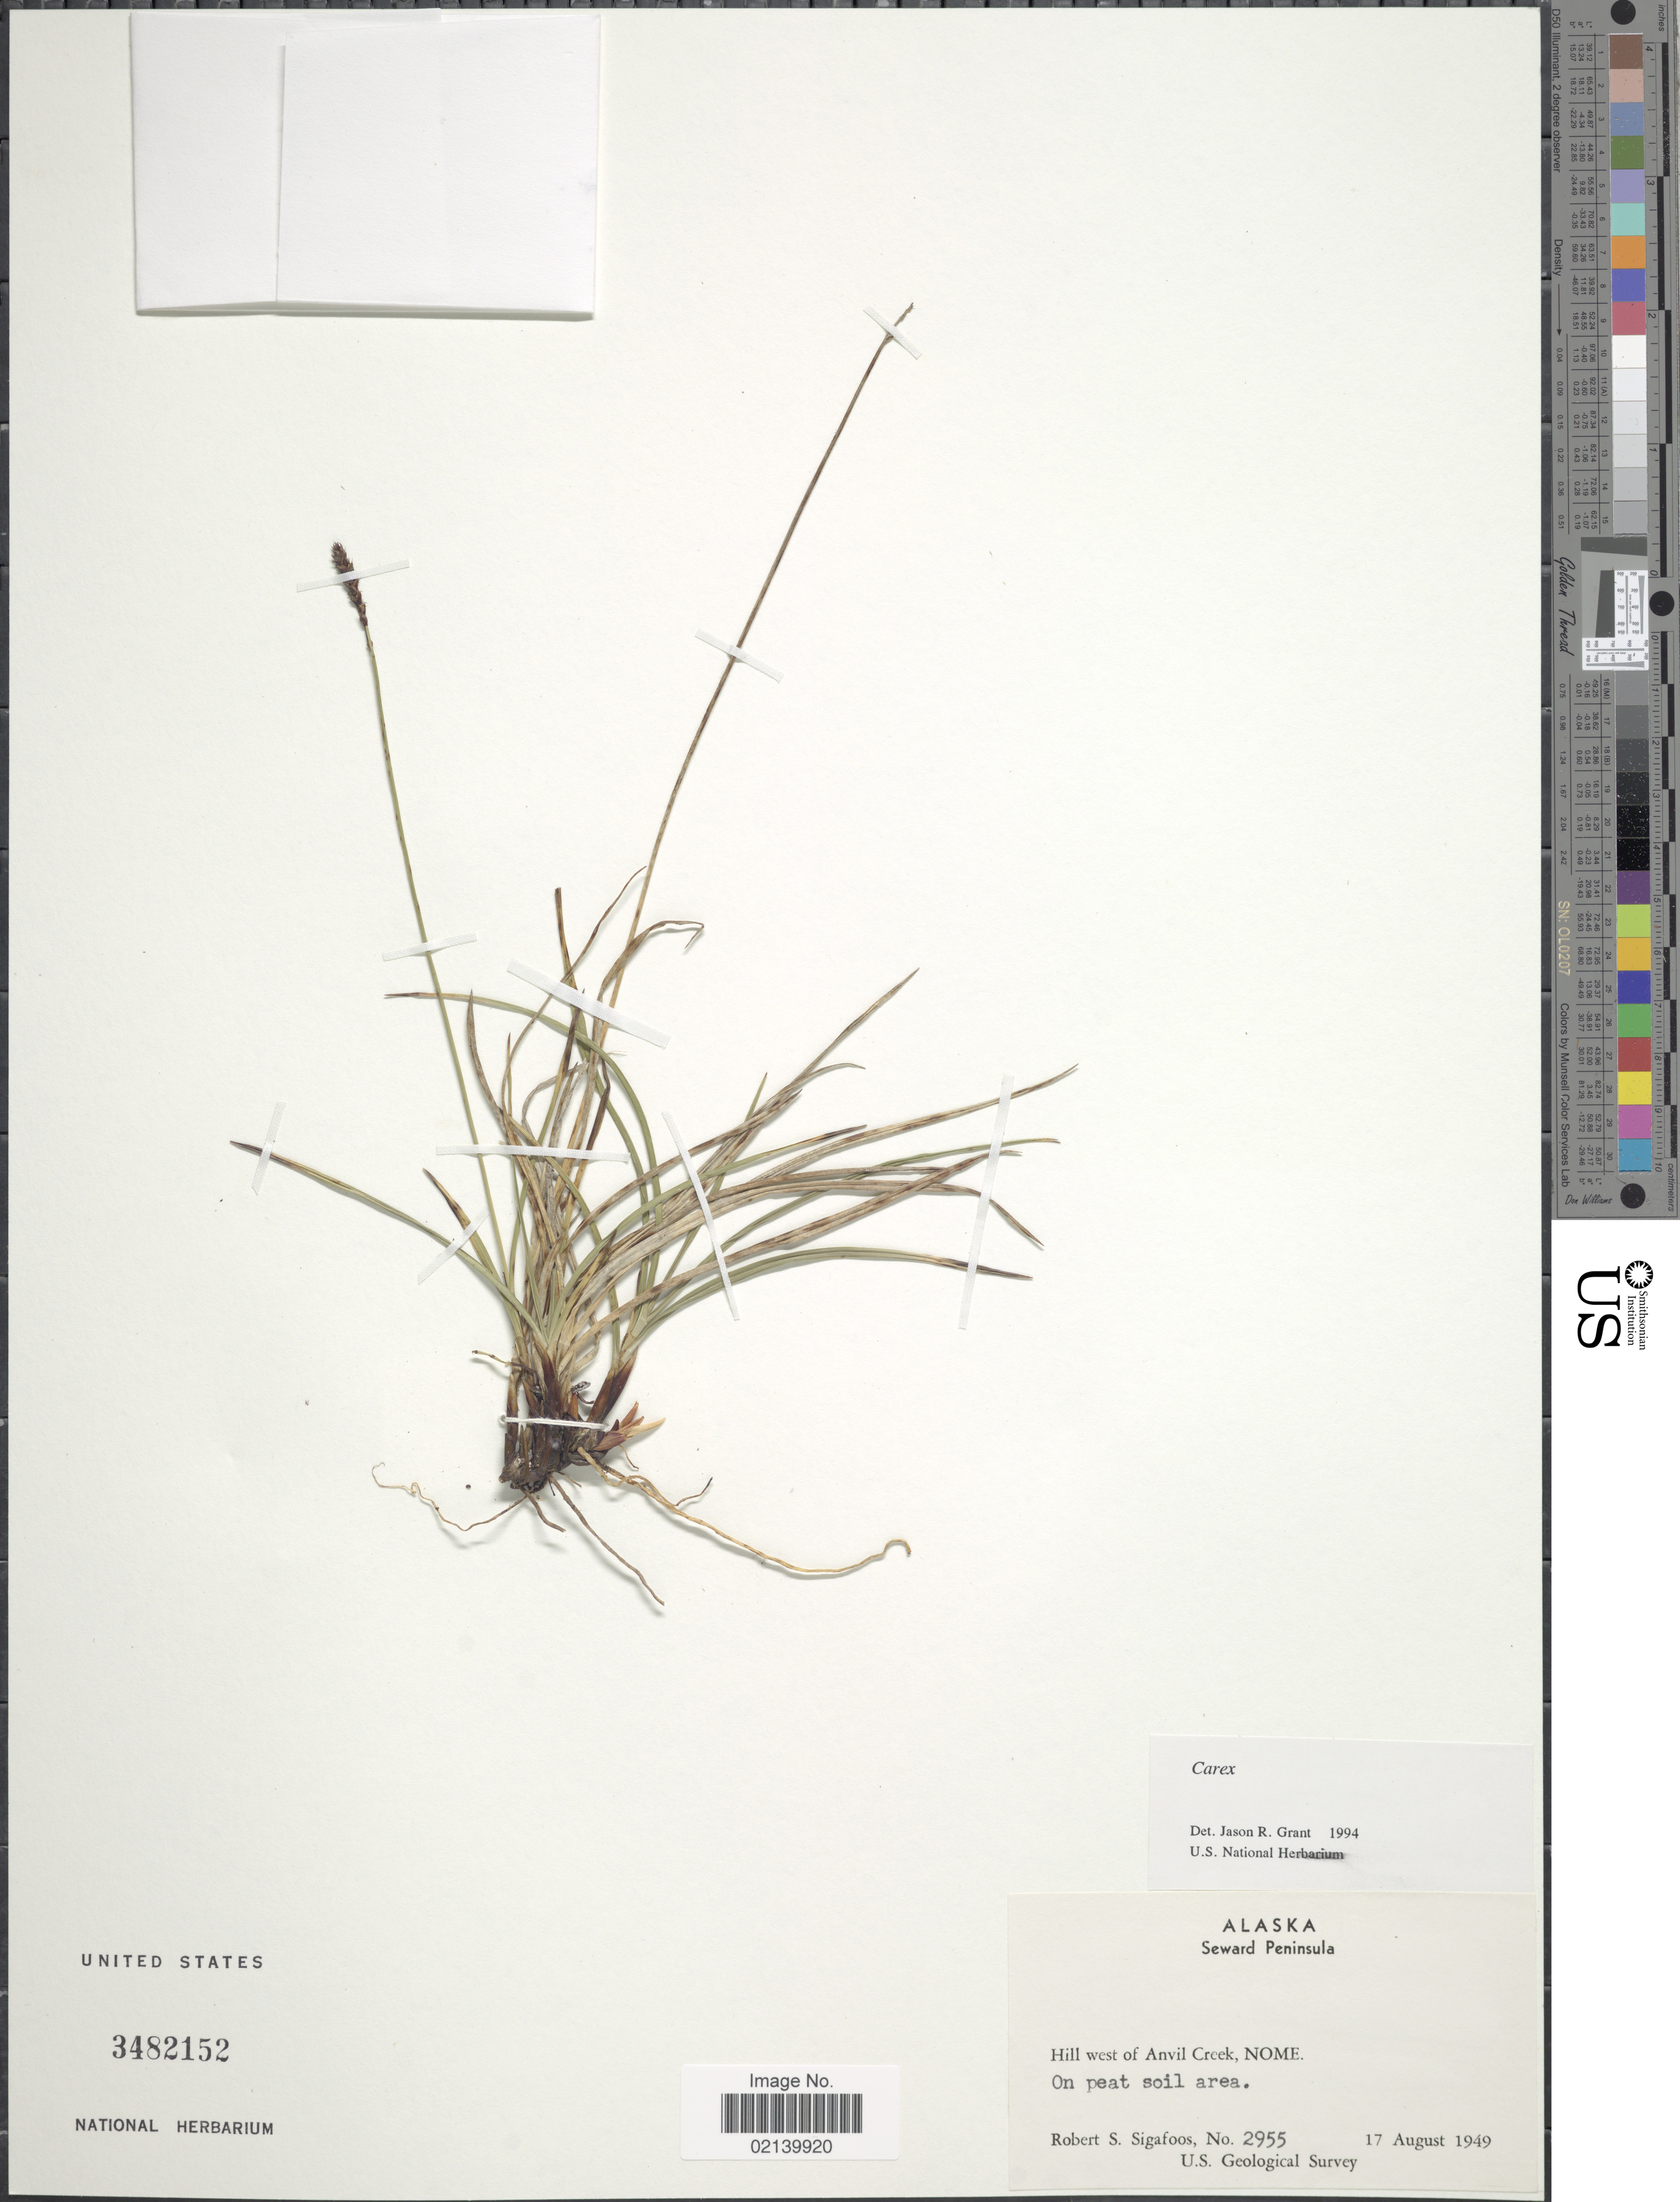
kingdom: Plantae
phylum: Tracheophyta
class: Liliopsida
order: Poales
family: Cyperaceae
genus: Carex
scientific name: Carex sp.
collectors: R. Sigafoos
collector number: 2955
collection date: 1949-08-17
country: United States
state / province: Alaska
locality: Alaska, Seward Peninsula. Hill west of Anvil Creek, NOME, on peat soil area.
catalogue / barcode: US 3482152